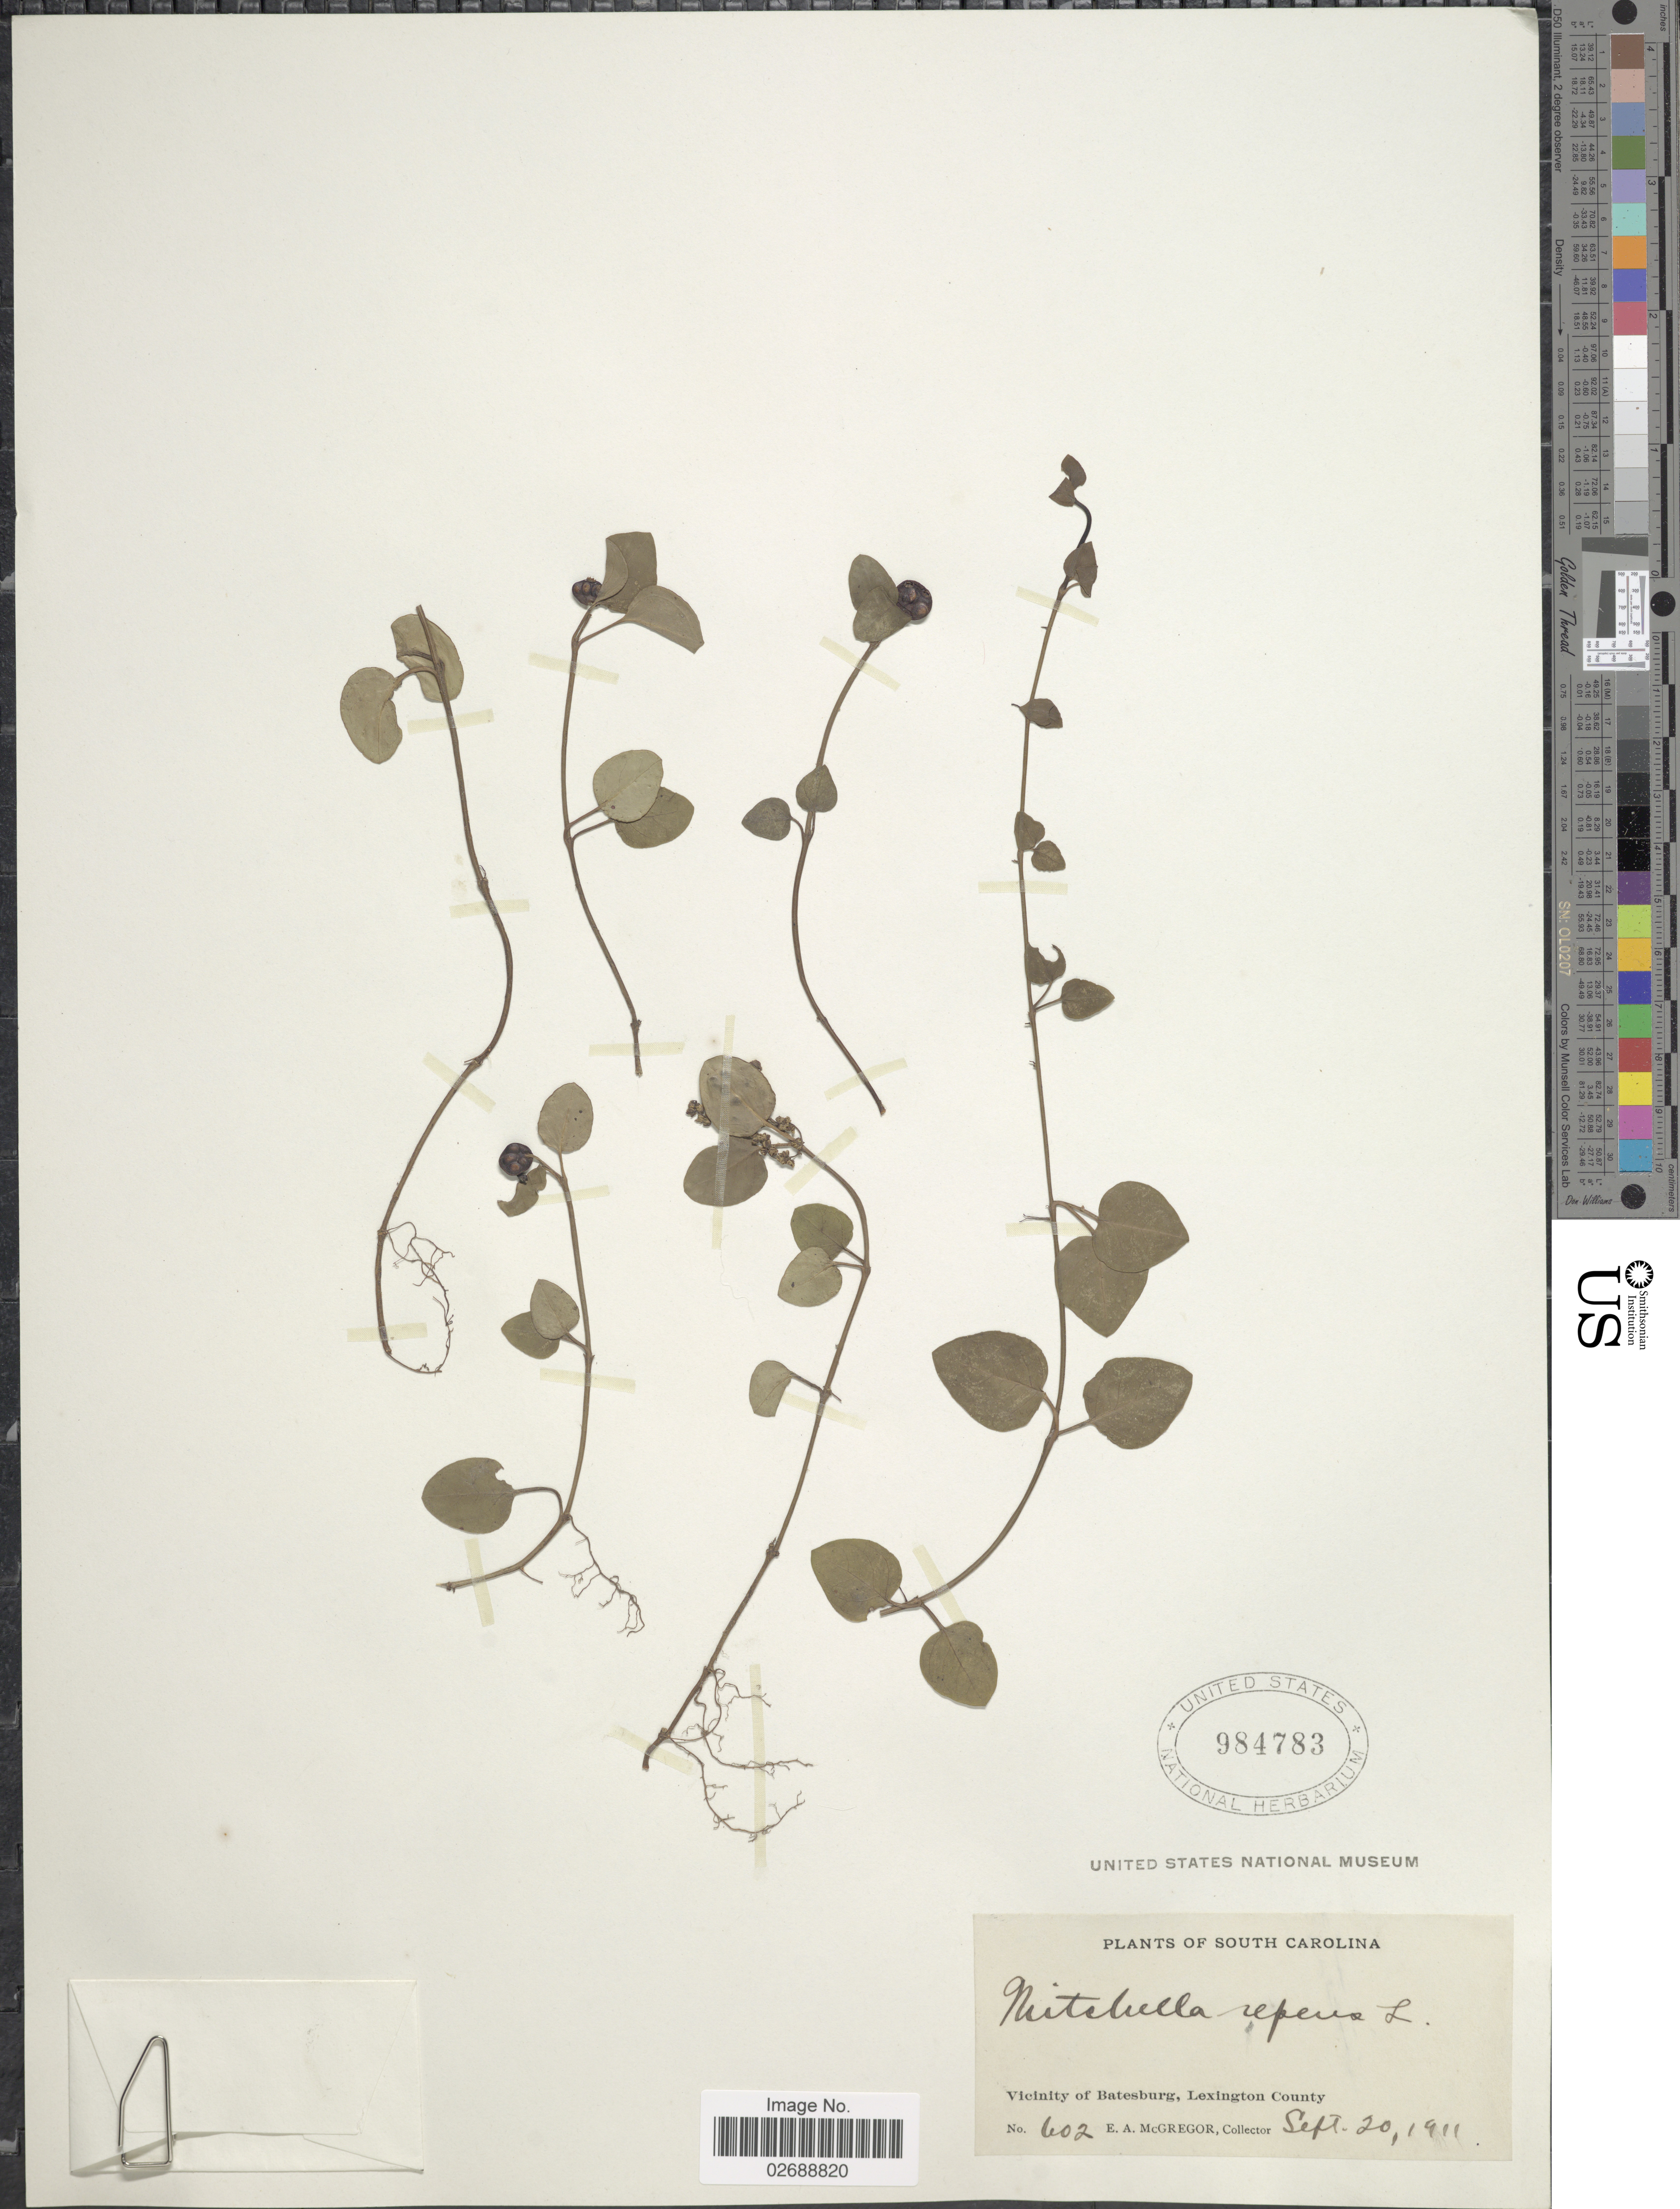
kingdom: Plantae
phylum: Tracheophyta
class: Magnoliopsida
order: Gentianales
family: Rubiaceae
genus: Mitchella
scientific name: Mitchella repens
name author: L.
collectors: E. A. McGregor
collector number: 602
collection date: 1911-09-20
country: United States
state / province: South Carolina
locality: Vicinity of Batesburg, Lexington County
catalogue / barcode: US 984783